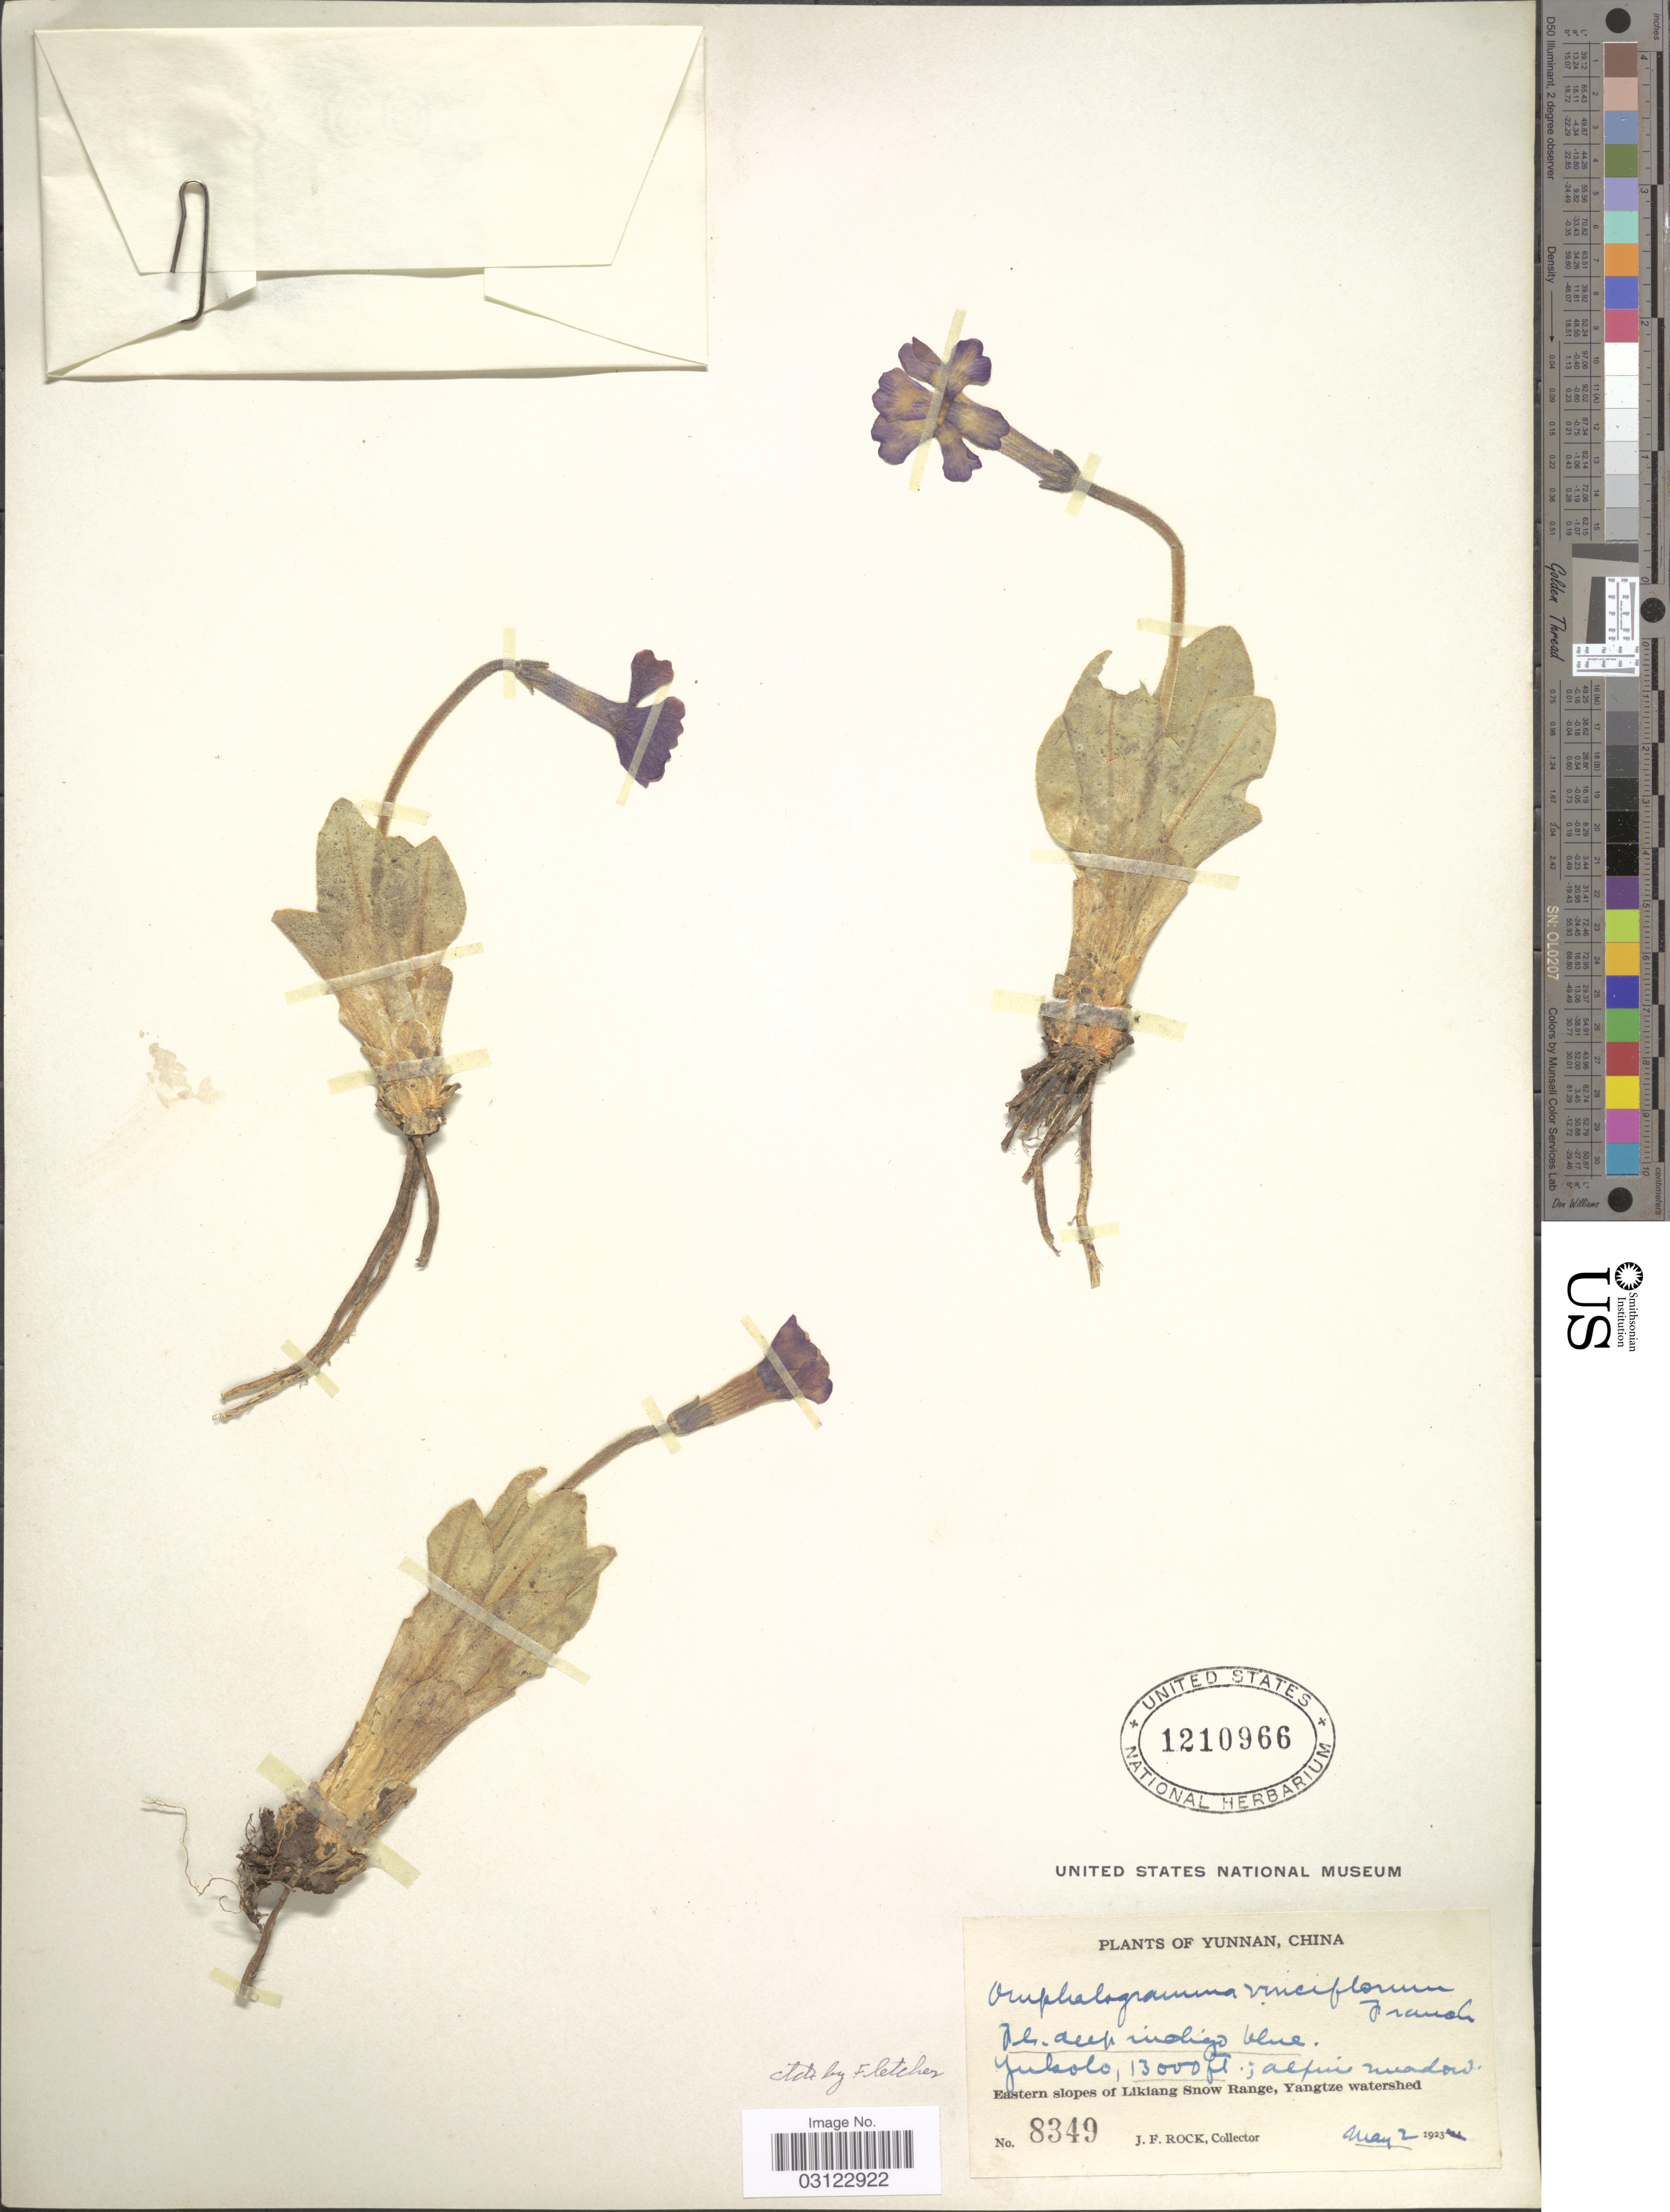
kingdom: Plantae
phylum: Tracheophyta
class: Magnoliopsida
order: Ericales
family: Primulaceae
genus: Omphalogramma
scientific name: Omphalogramma vinciflorum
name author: (Franch.) Franch.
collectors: J. Rock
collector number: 8349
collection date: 1923-05-02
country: China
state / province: Yunnan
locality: Yuksolo, alpine meadow. Eastern slopes of Likiang Snow Range, Yangtze watershed.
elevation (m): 3962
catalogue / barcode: US 1210966